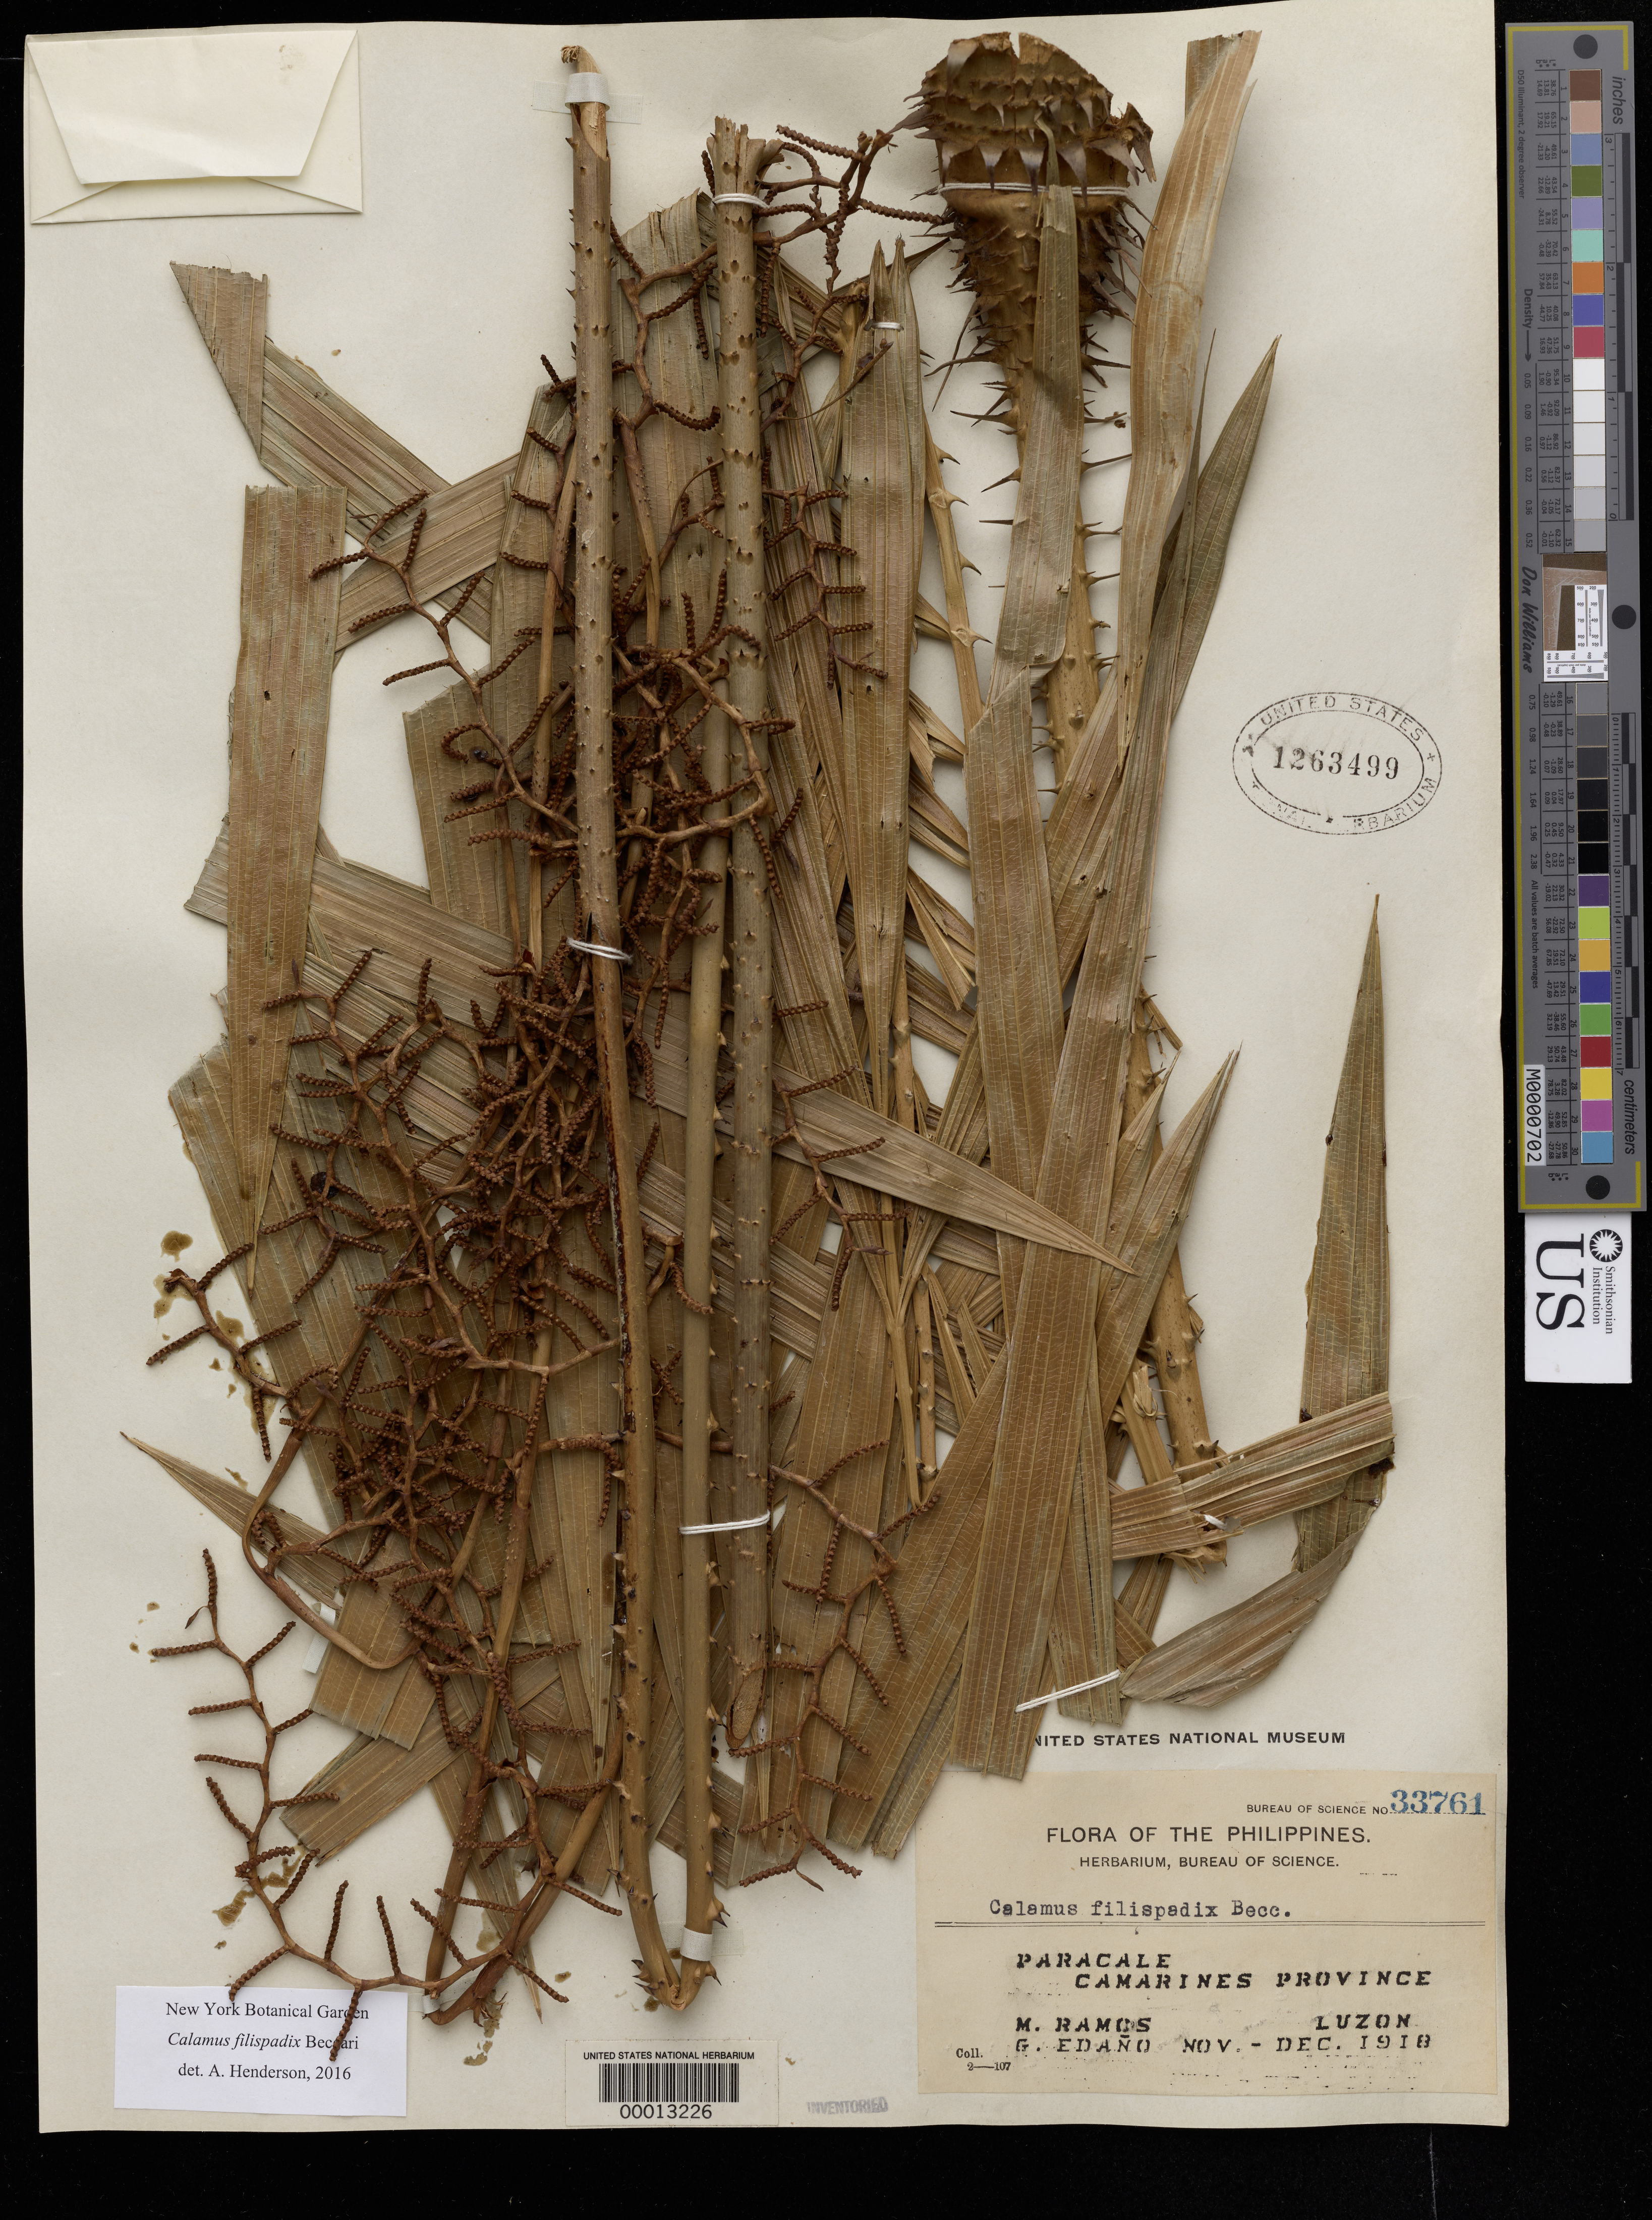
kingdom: Plantae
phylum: Tracheophyta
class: Liliopsida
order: Arecales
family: Arecaceae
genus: Calamus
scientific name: Calamus filispadix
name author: Becc.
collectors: M. Ramos & G. Edaño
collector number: Bureau of Science 33761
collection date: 1918-11/1918-12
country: Philippines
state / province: Central Luzon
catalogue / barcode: US 1263499